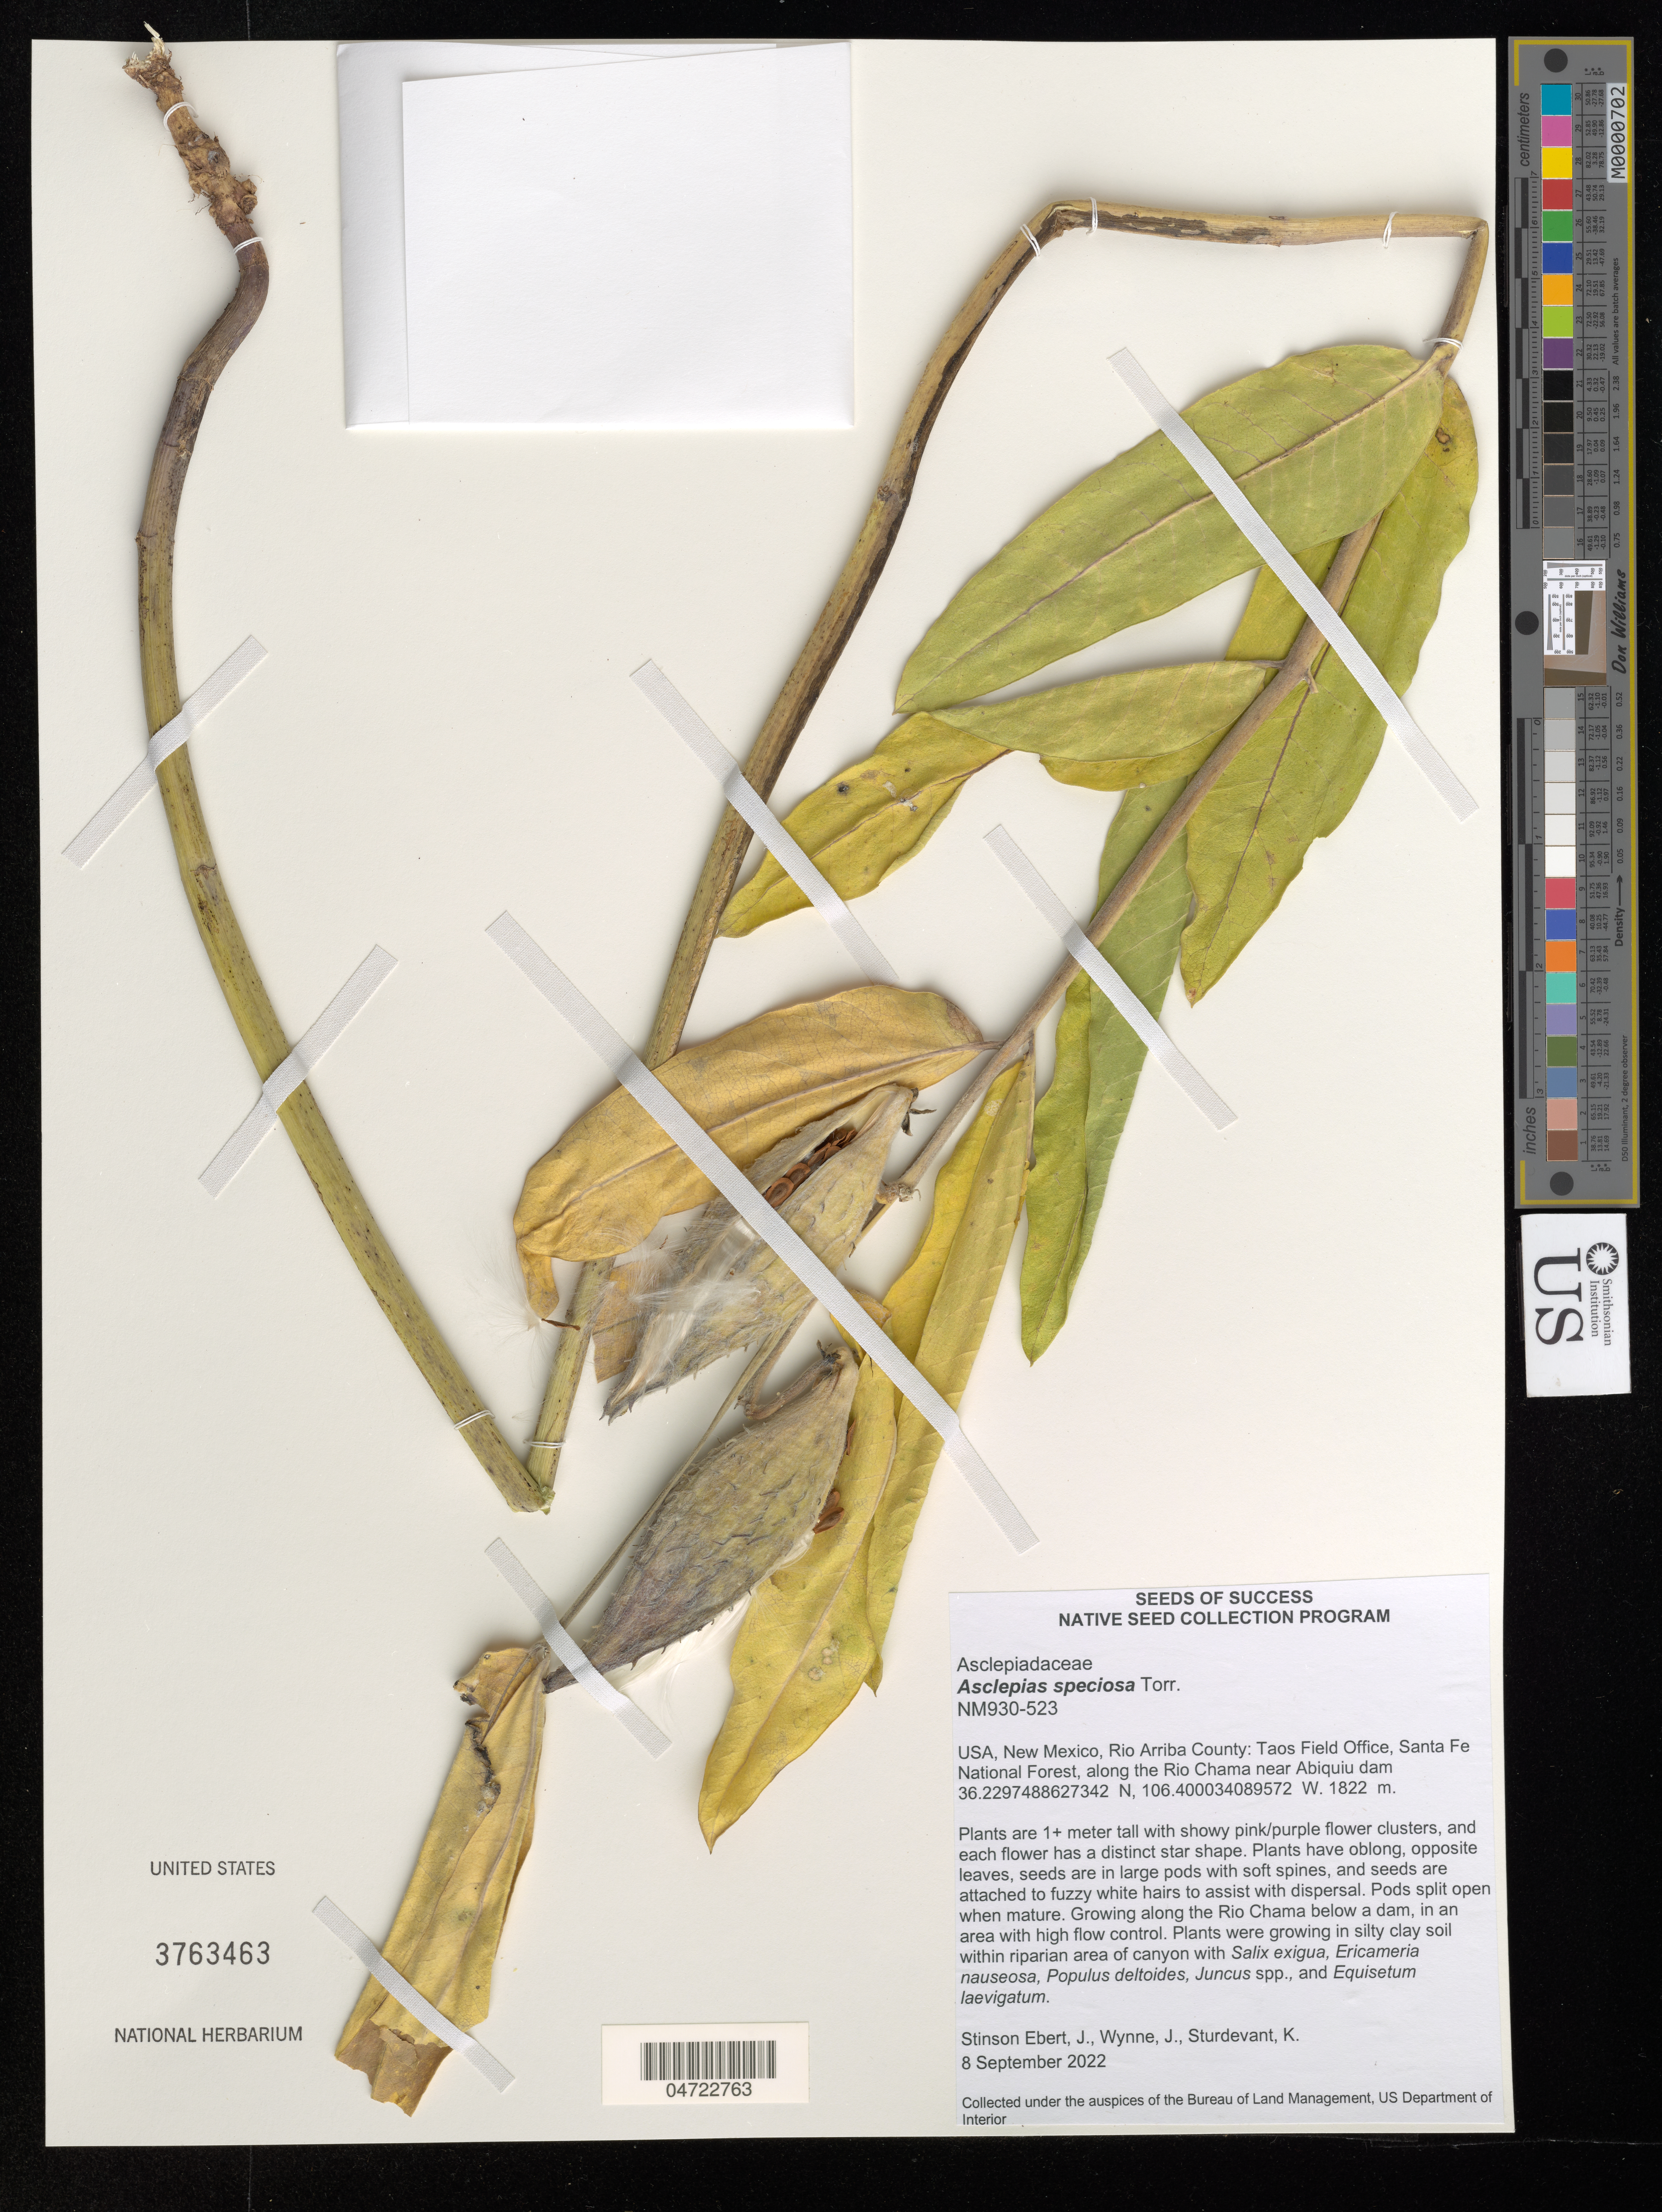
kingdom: Plantae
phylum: Tracheophyta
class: Magnoliopsida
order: Gentianales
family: Apocynaceae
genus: Asclepias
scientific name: Asclepias speciosa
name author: Torr.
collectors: J. Stinson Ebert, J. Wynne & K. Sturdevant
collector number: NM930-523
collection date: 2022-09-08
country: United States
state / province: New Mexico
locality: Rio Arriba County: Taos Field Office, Santa Fe National Forest, along the Rio Chama near Abiquiu dam.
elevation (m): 1822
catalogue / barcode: US 3763463